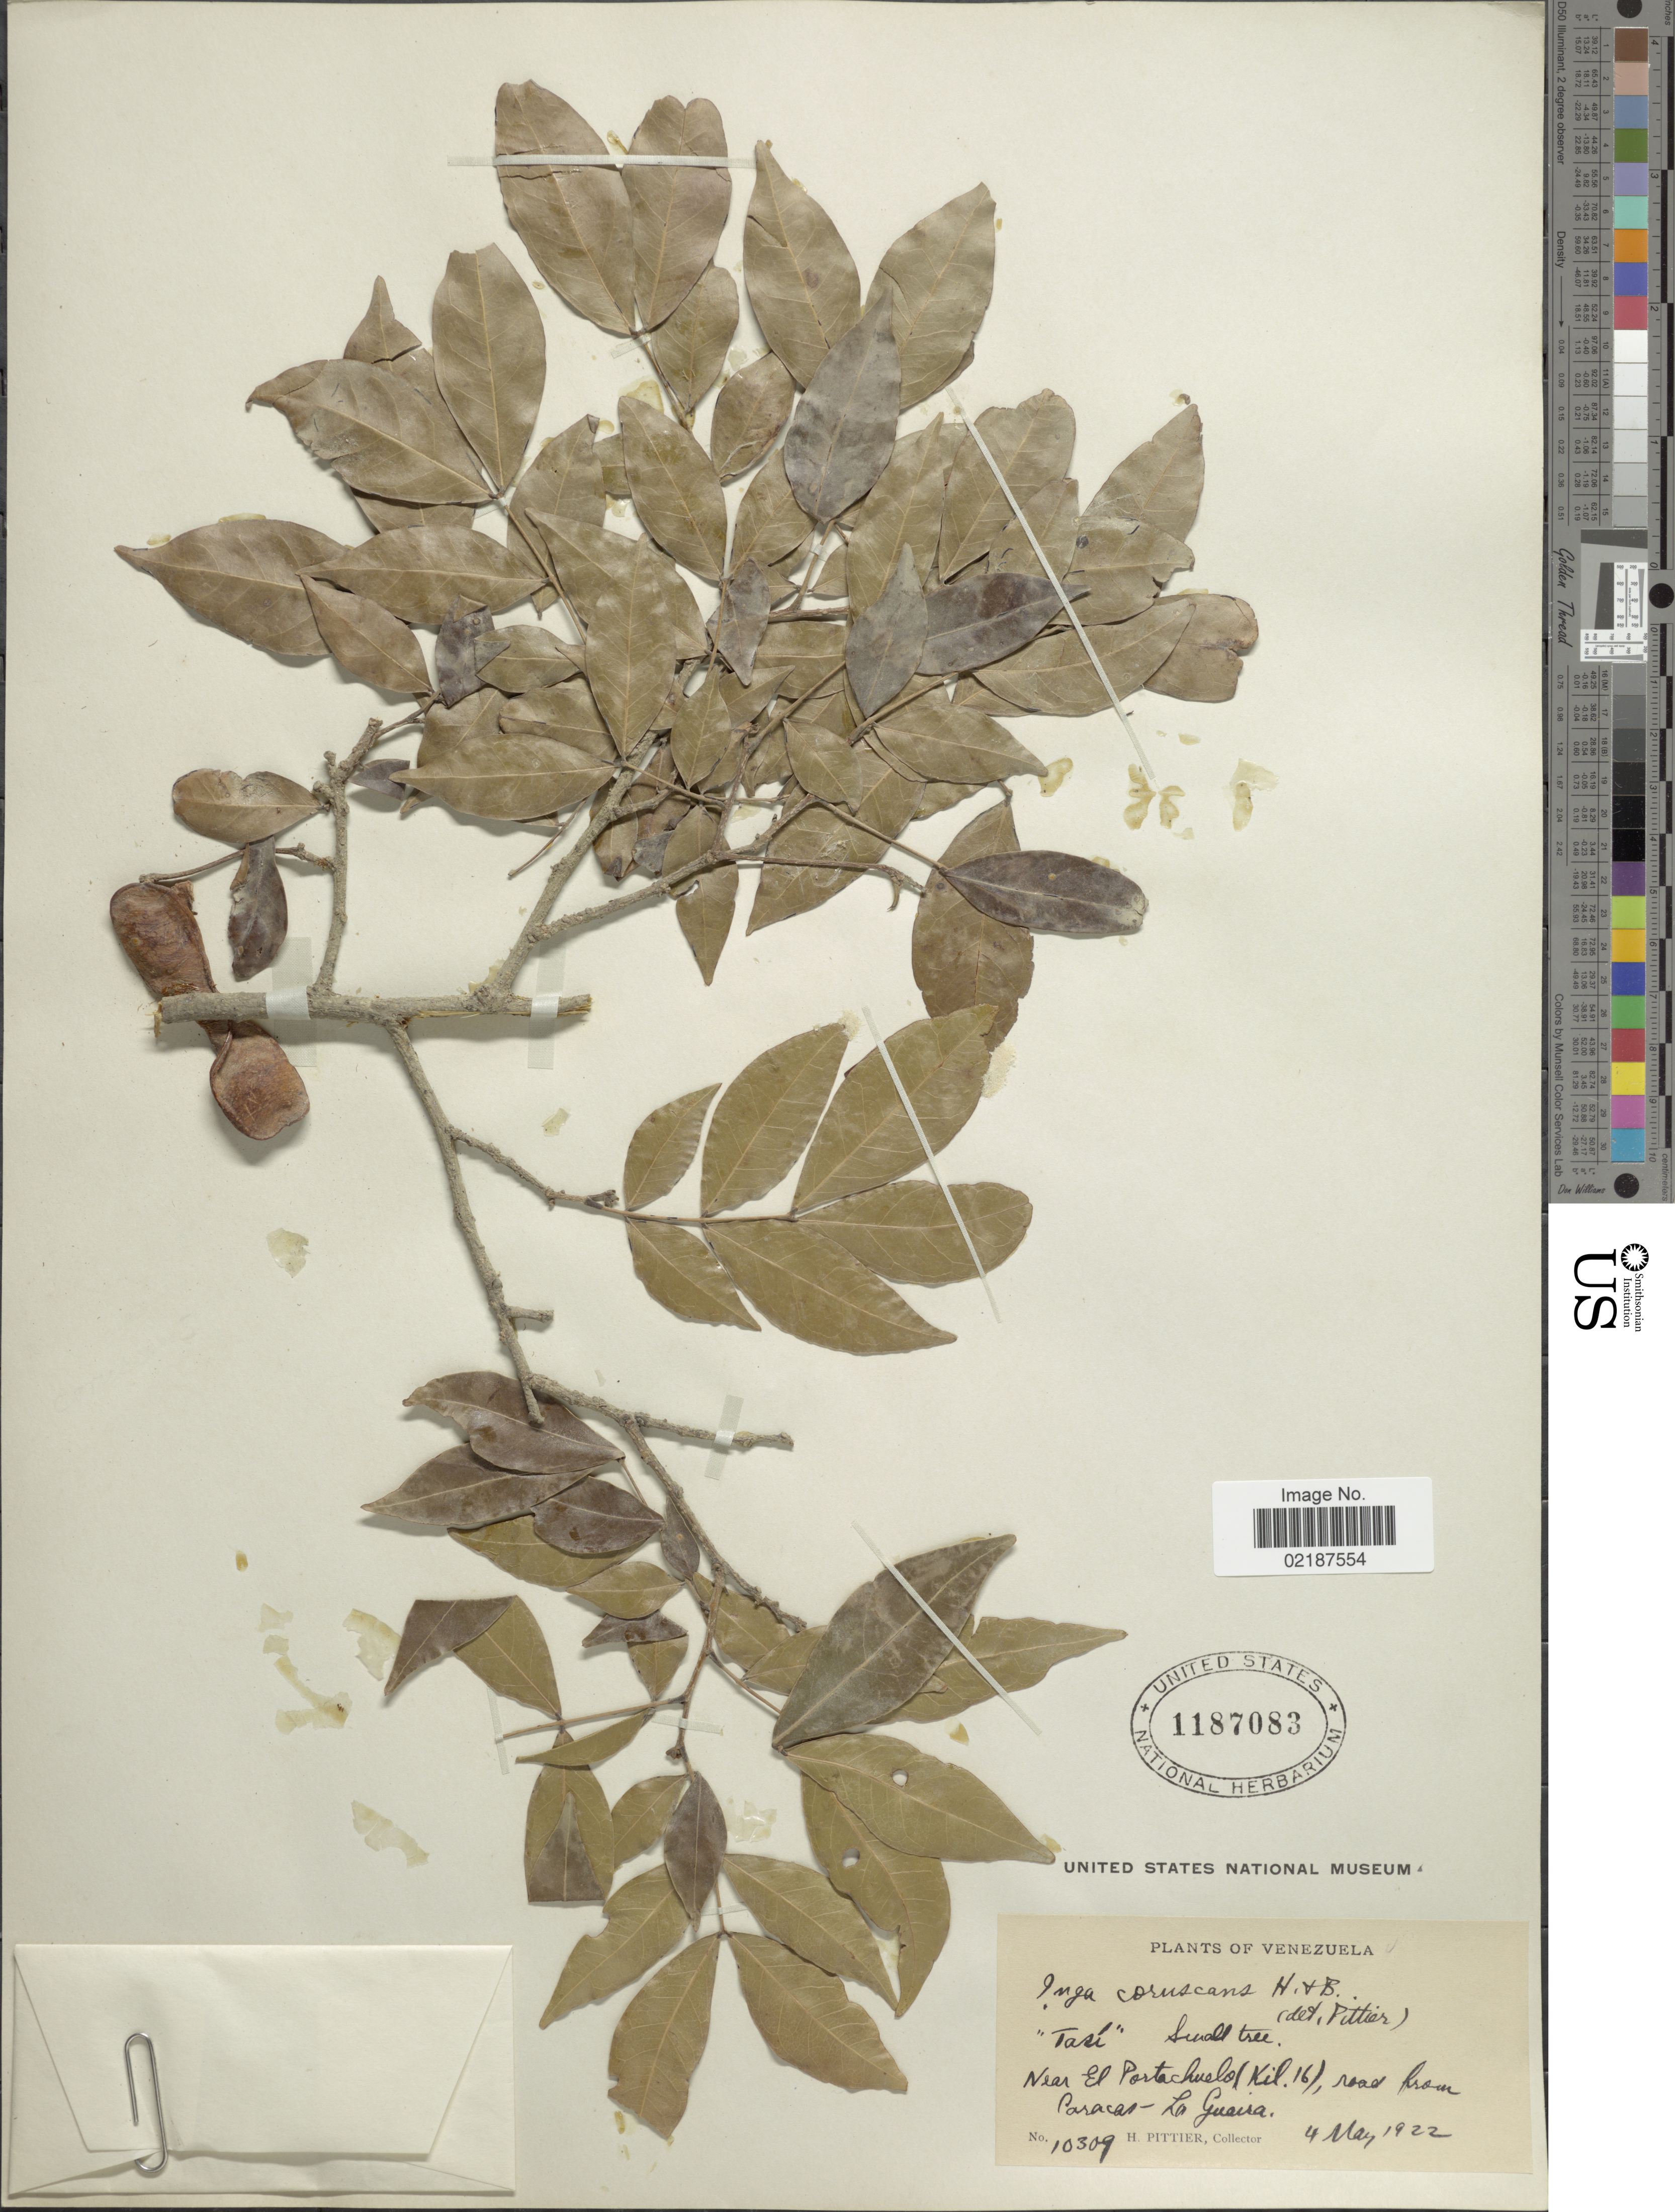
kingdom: Plantae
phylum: Tracheophyta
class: Magnoliopsida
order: Fabales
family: Fabaceae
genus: Inga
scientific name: Inga coruscans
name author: Humb. & Bonpl. ex Willd.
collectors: H. F. Pittier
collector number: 10309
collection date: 1922-05-04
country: Venezuela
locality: Near El Portachuelo (Kil. 16), road from Caracas - La Gueira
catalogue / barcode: US 1187083